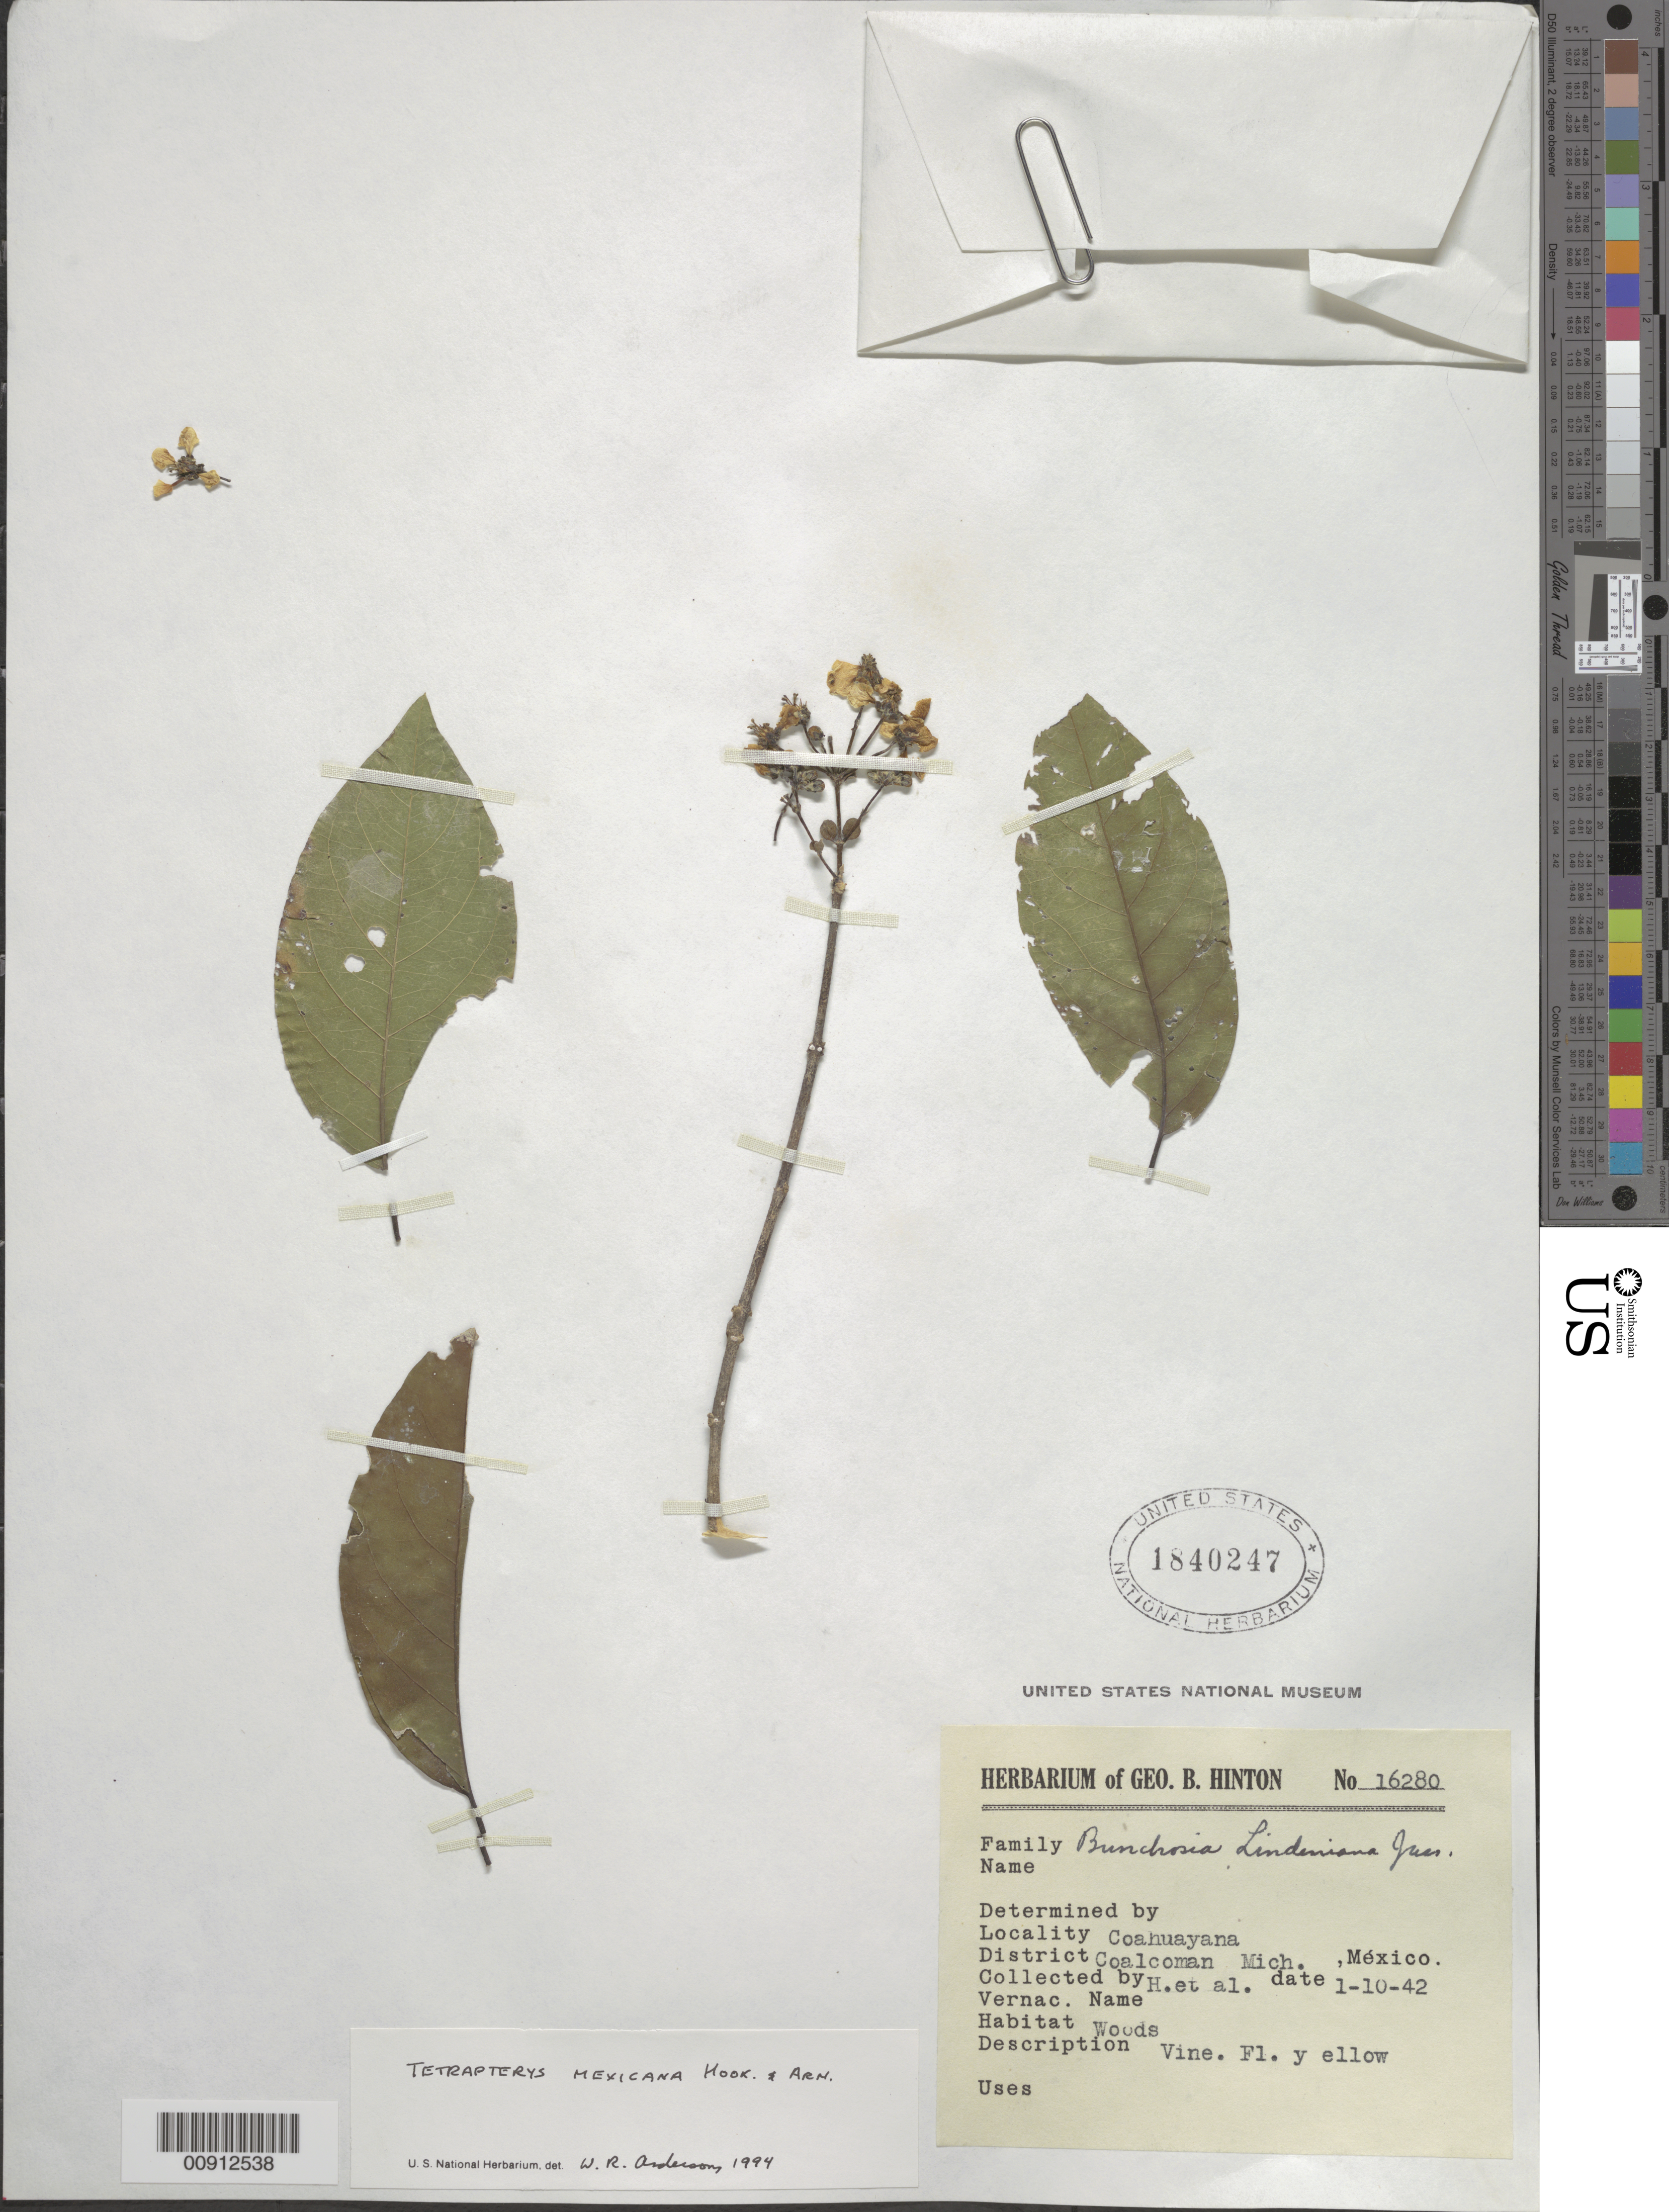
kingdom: Plantae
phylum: Tracheophyta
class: Magnoliopsida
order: Malpighiales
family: Malpighiaceae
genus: Tetrapterys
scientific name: Tetrapterys mexicana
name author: Hook. & Arn.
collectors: G. B. Hinton & et al.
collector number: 16280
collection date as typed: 10 Jan 1942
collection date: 1942-01-10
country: Mexico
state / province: Michoacán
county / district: Coalcomán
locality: Coahuayana, Coalcomán, Michoacán.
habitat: Woods.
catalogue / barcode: US 1840247